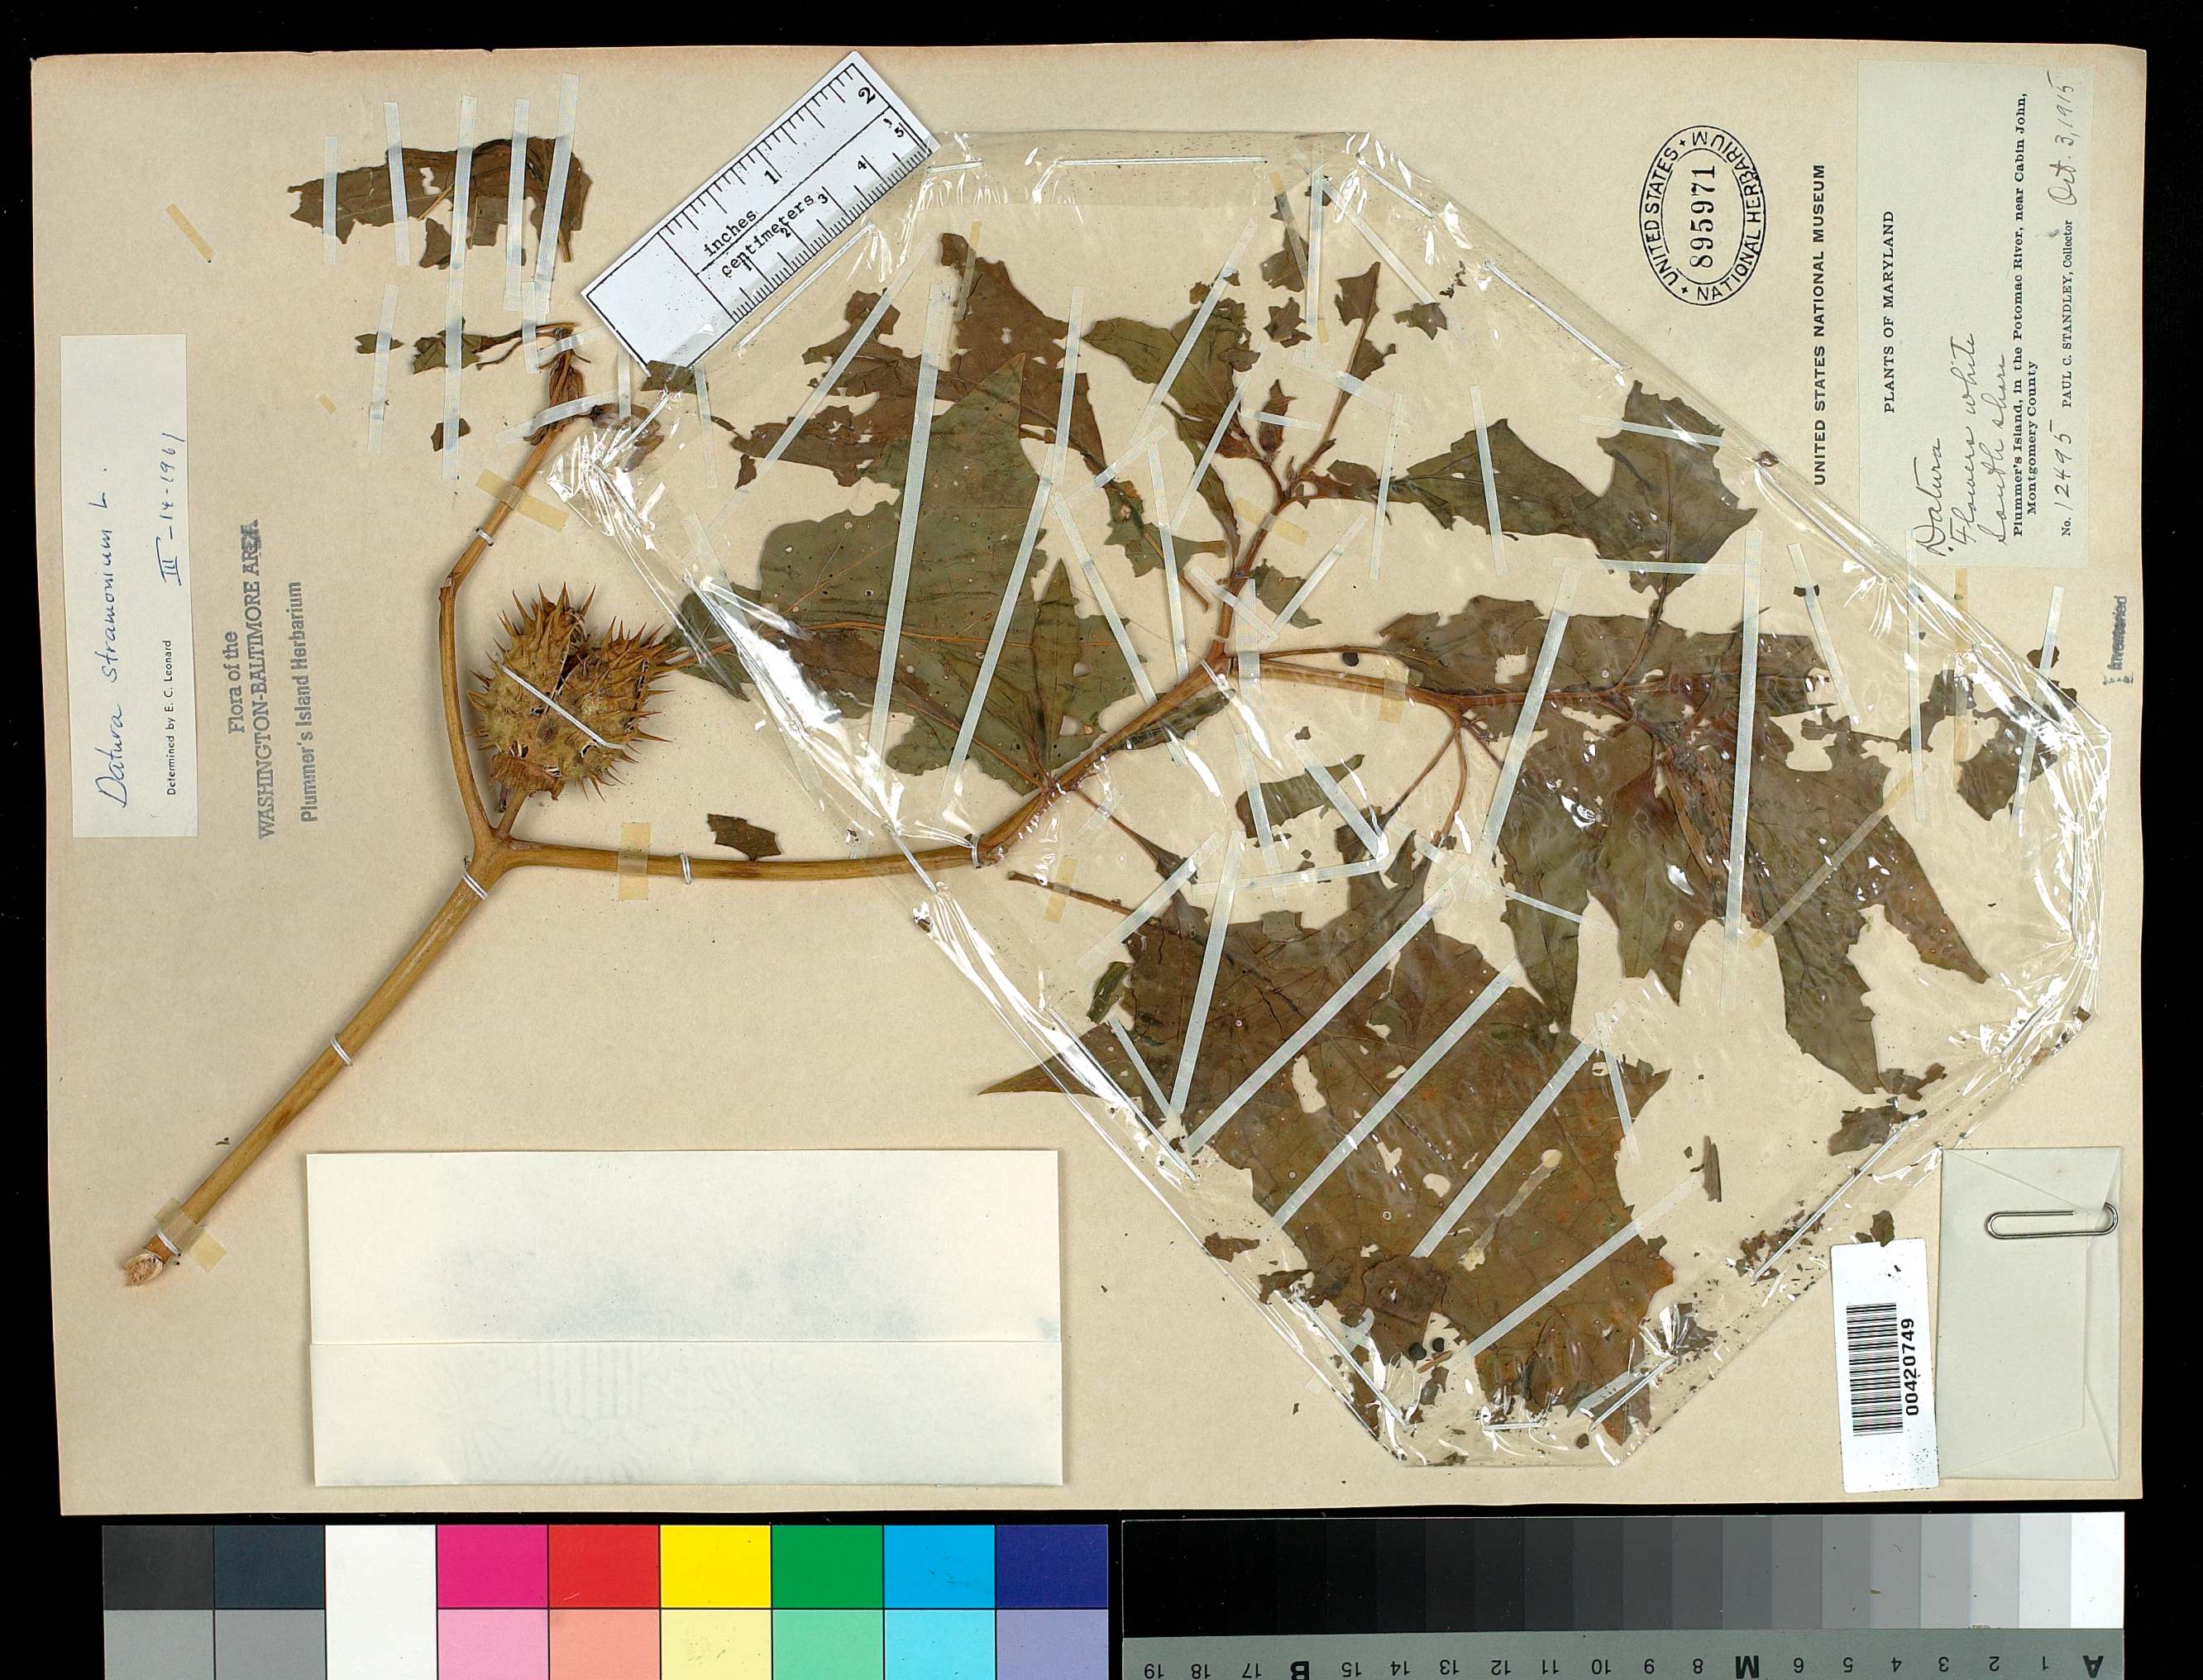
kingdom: Plantae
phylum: Tracheophyta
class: Magnoliopsida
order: Solanales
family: Solanaceae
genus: Datura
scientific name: Datura stramonium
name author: L.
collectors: P. C. Standley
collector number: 12495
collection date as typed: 03 Oct 1915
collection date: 1915-10-03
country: United States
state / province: Maryland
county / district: Montgomery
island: Plummers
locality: Plummer's Island; south shore C. & O. Canal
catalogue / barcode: US 895971